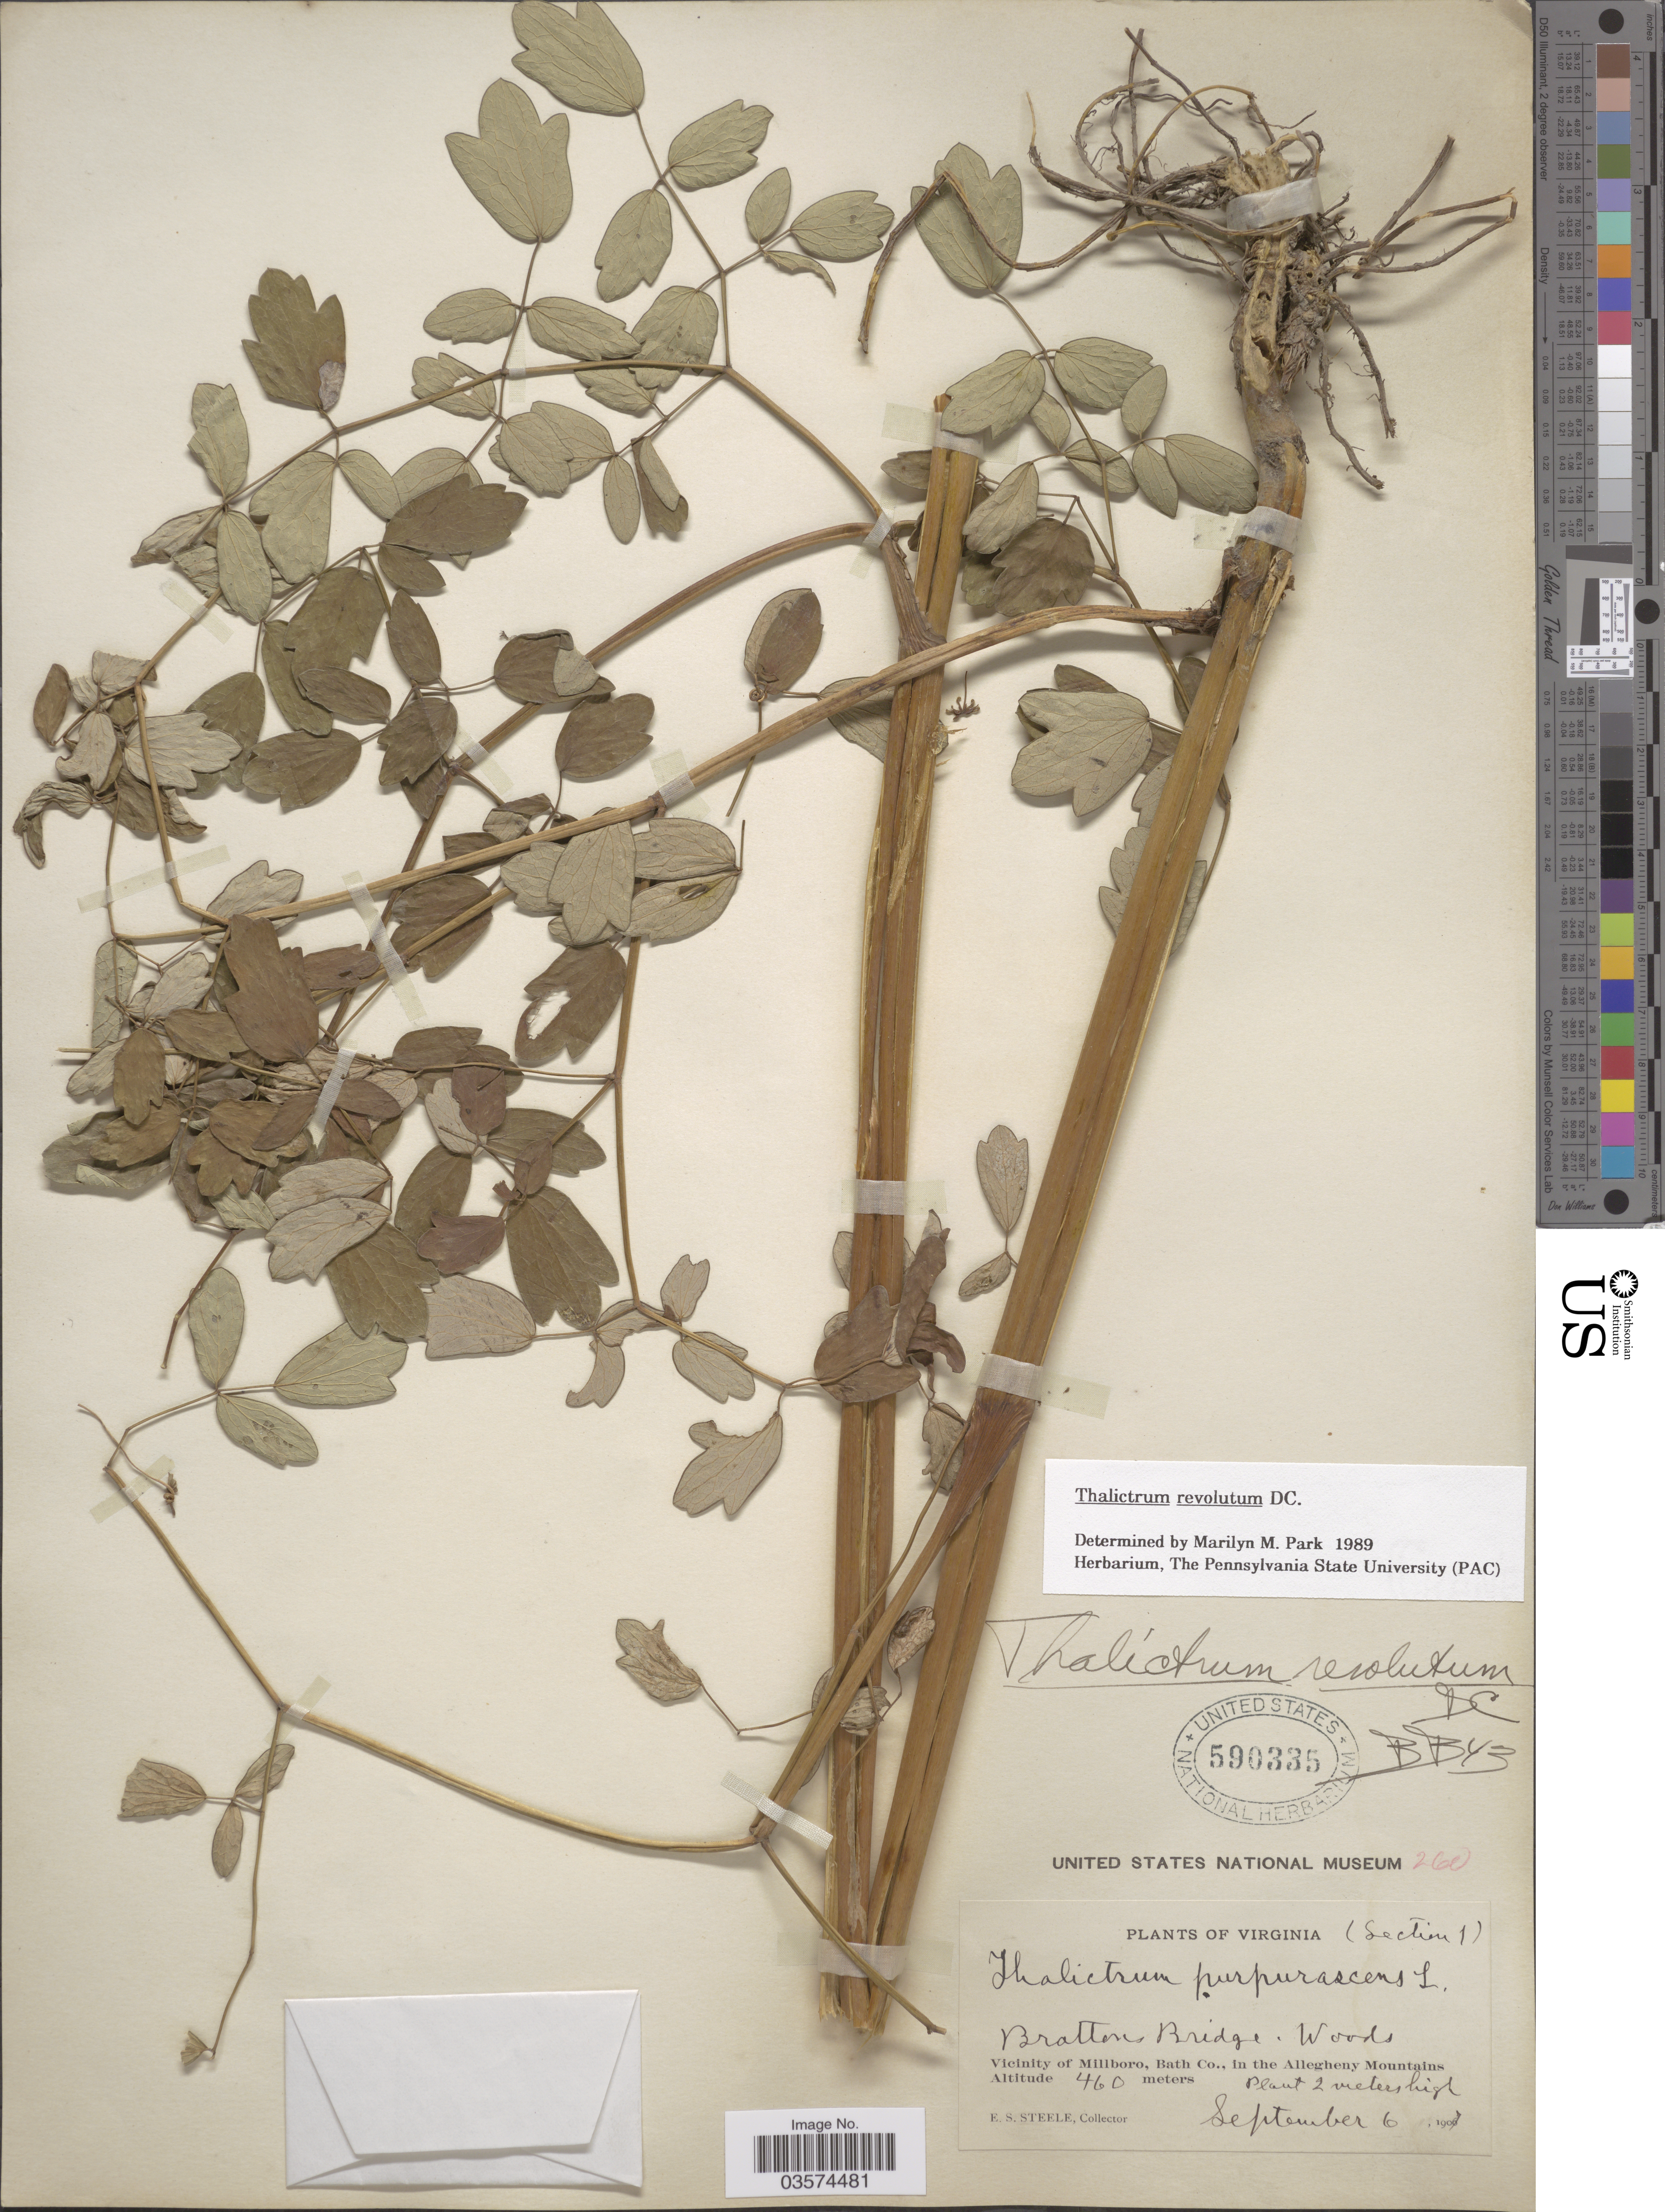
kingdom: Plantae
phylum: Tracheophyta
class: Magnoliopsida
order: Ranunculales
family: Ranunculaceae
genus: Thalictrum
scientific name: Thalictrum amphibolum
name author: Greene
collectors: E. Steele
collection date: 1907-09-06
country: United States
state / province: Virginia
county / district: Bath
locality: Brattons Bridge. Woods. Vicinity of Millboro, Bath Co., in the Allegheny Mountains.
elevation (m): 460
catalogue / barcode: US 590335